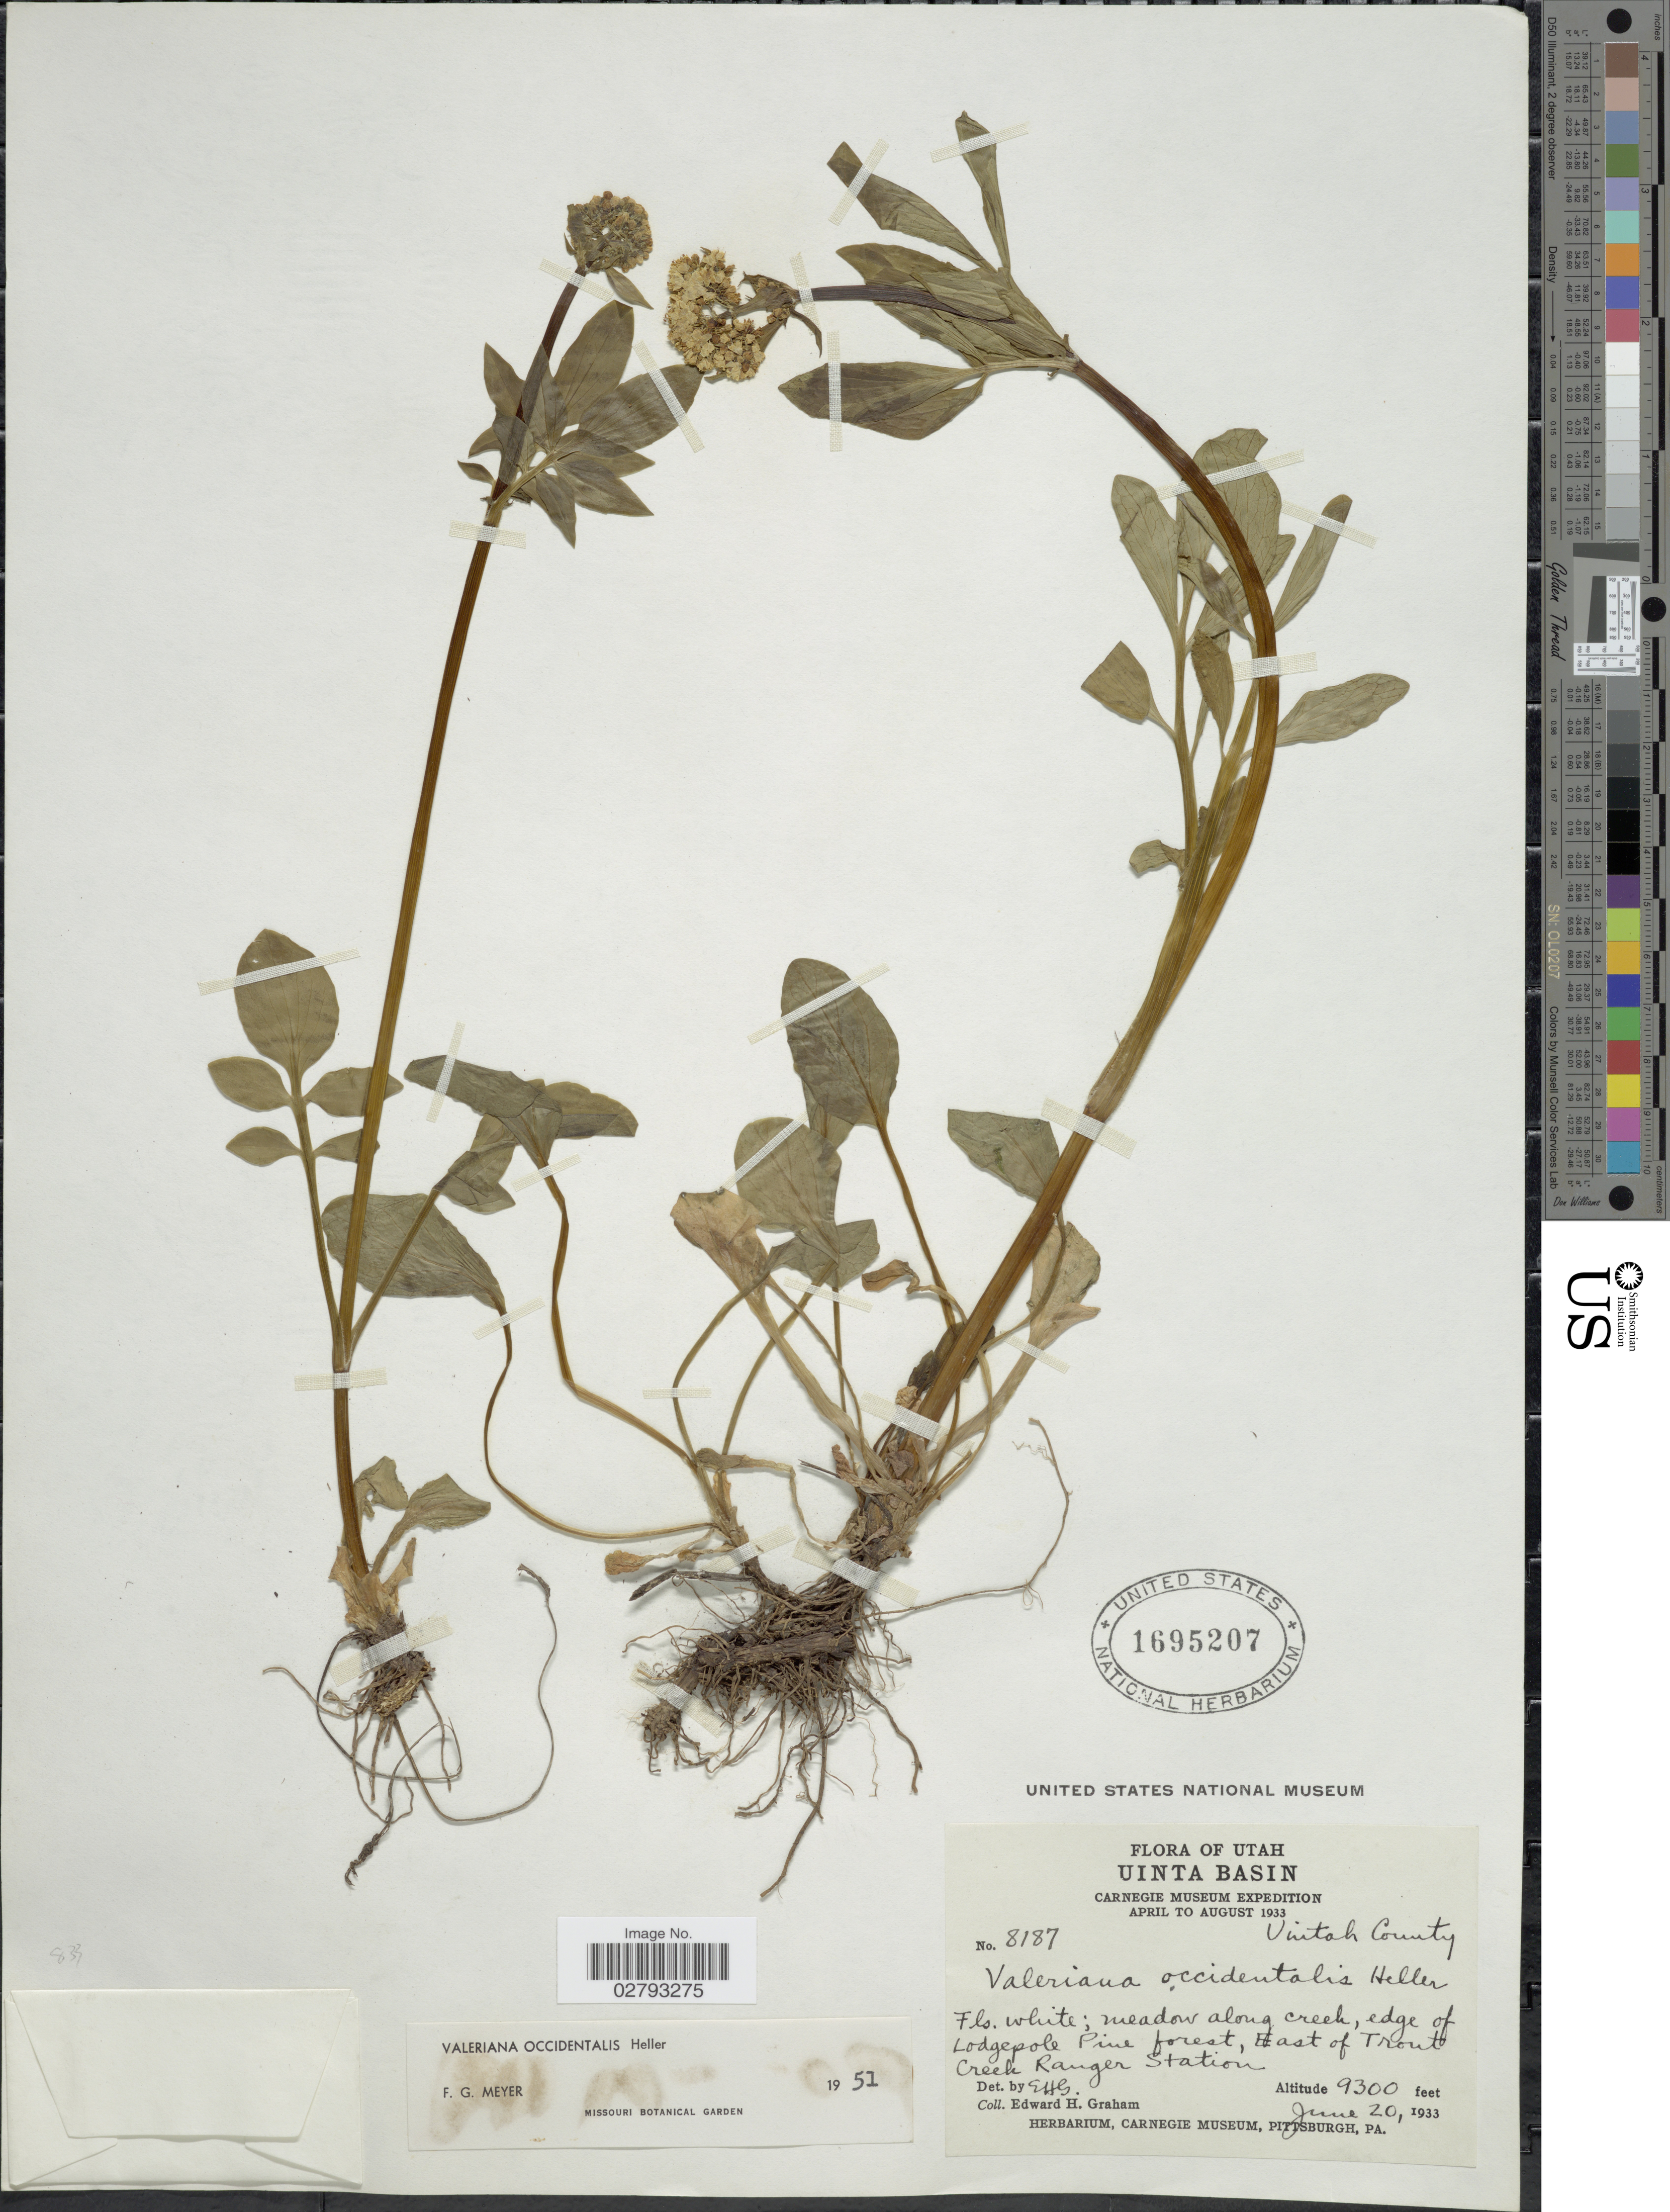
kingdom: Plantae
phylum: Tracheophyta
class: Magnoliopsida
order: Dipsacales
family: Caprifoliaceae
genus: Valeriana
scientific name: Valeriana occidentalis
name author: A. Heller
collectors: E. H. Graham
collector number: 8187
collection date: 1933-06-20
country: United States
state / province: Utah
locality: Uinta Basin, Uintah County, meadow along creek , edge of Lodgepole Pine Forest, East of Trout Creek Ranger Station.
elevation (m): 2835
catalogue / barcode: US 1695207